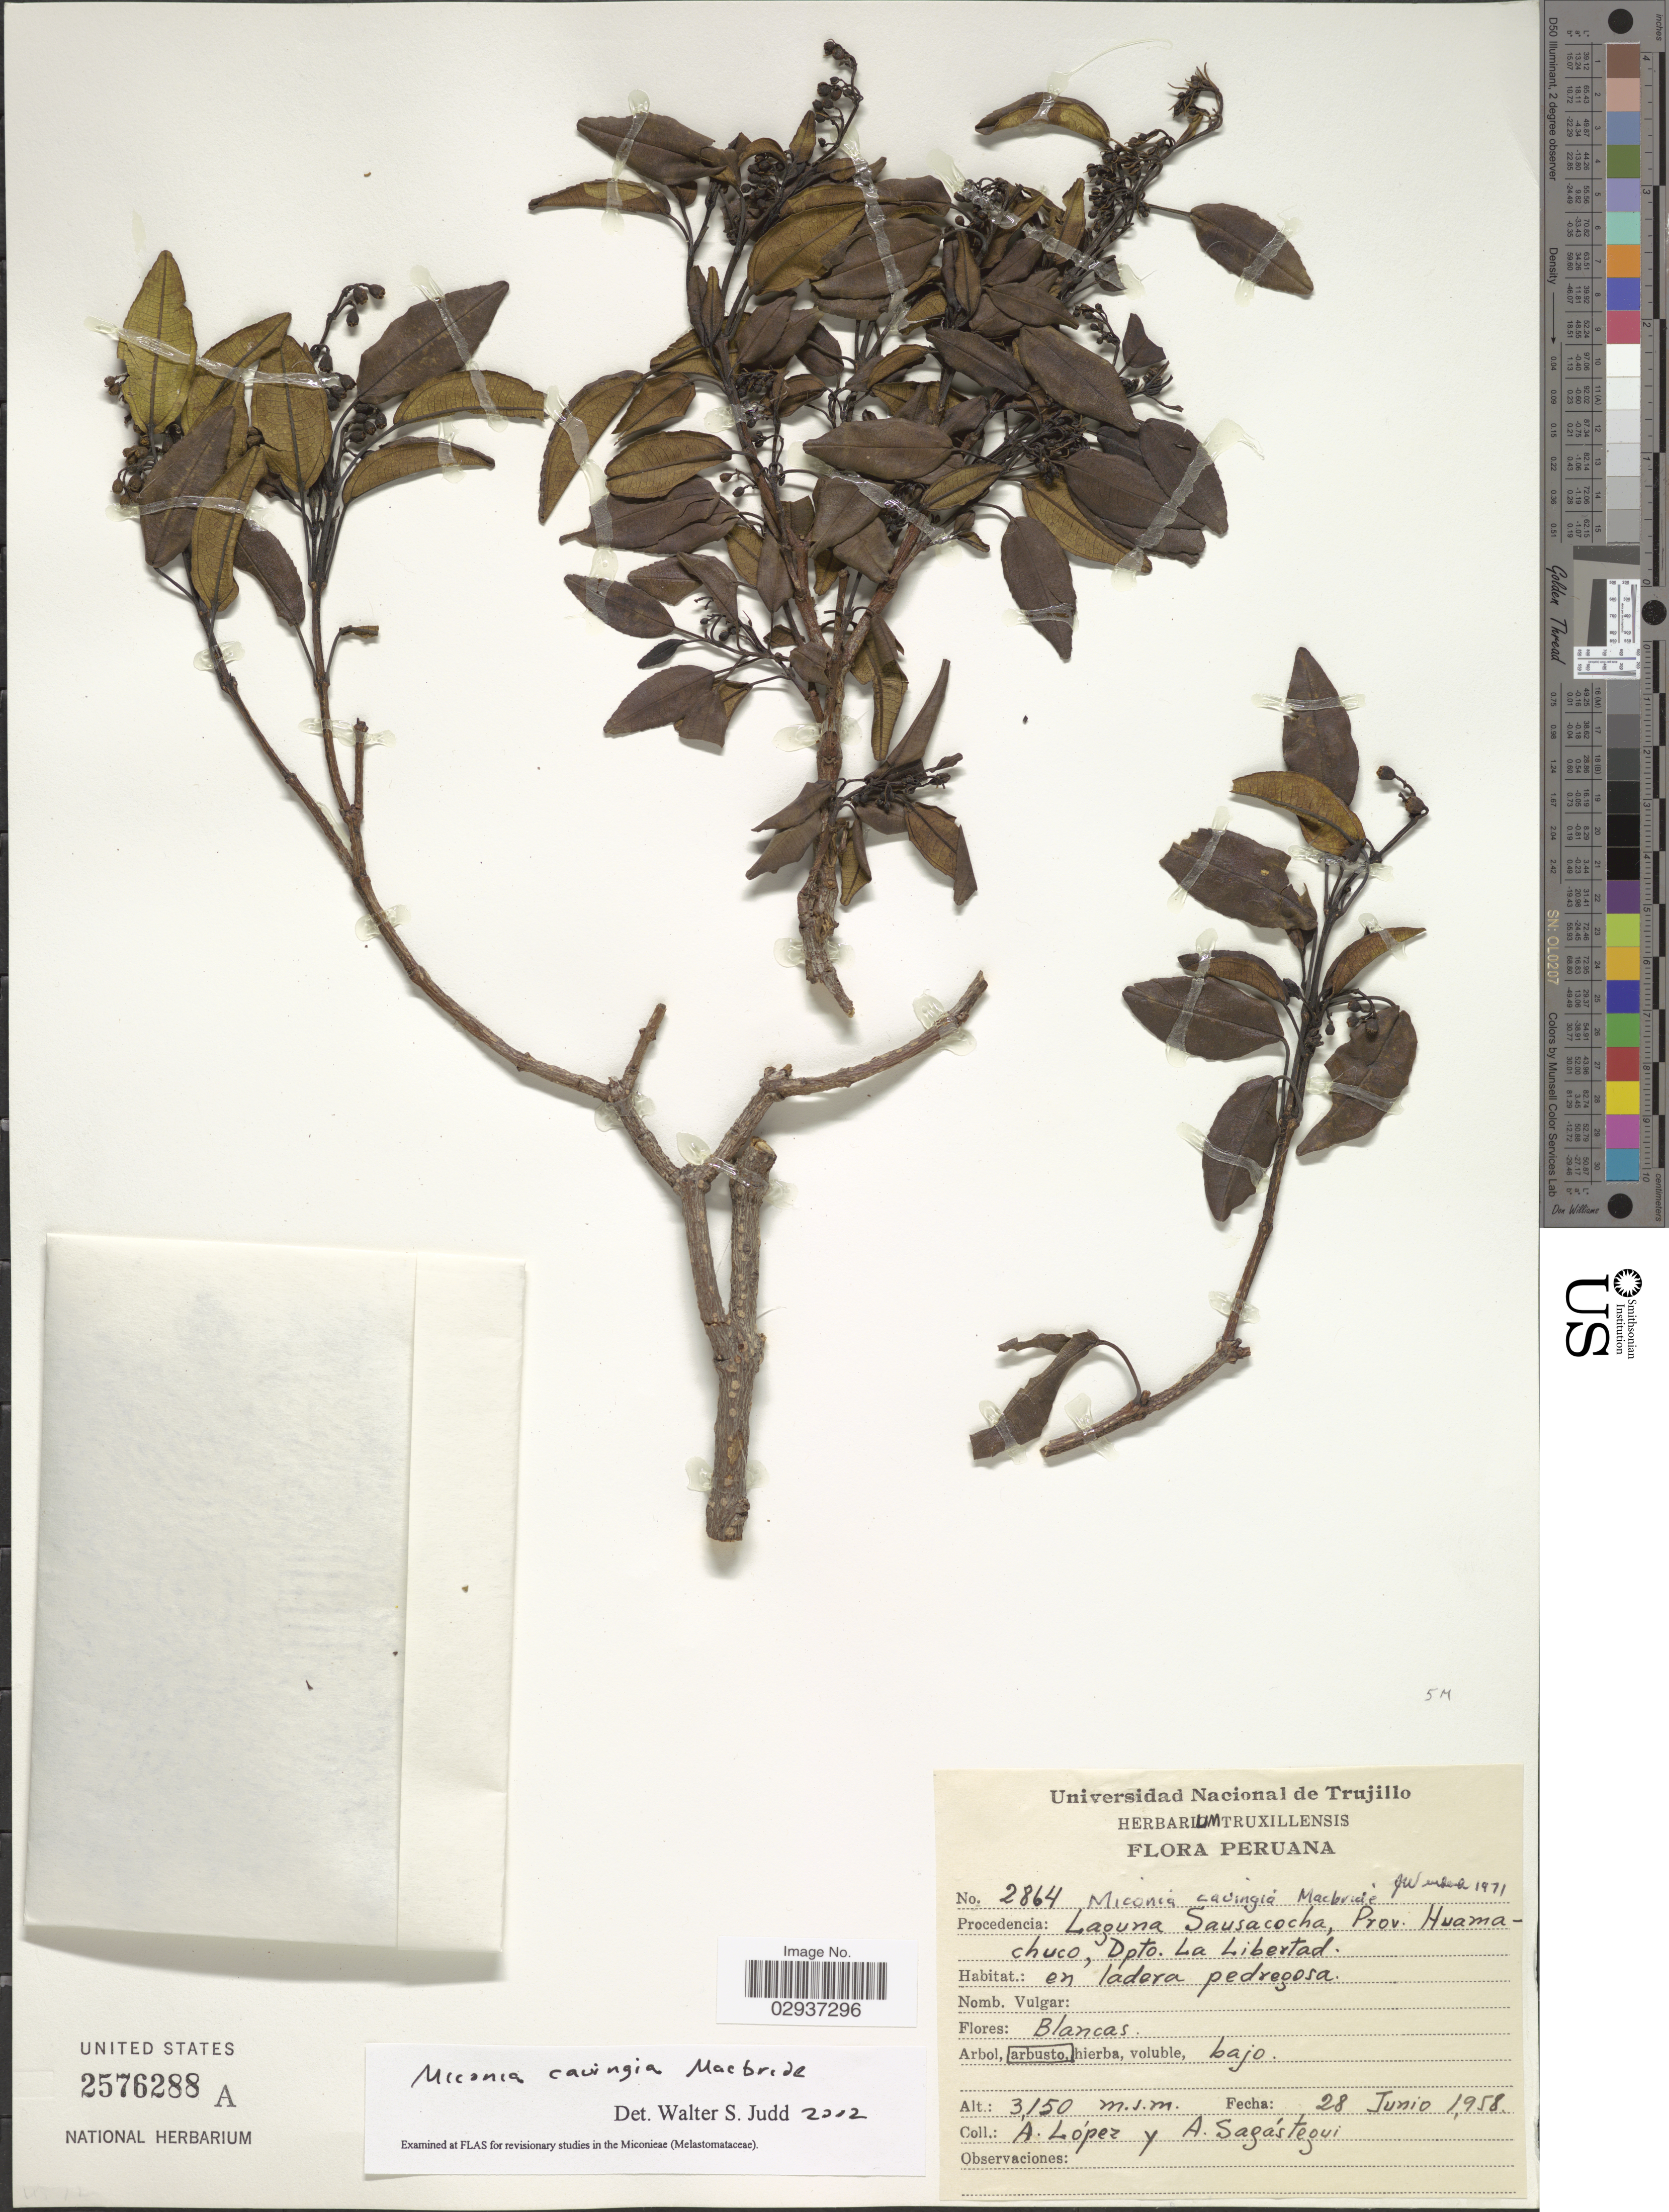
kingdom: Plantae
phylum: Tracheophyta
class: Magnoliopsida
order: Myrtales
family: Melastomataceae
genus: Miconia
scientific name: Miconia cauingia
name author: J.F. Macbr.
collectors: A. López & A. Sagastegui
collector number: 2864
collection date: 1958-06-28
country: Peru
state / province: La Libertad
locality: Laguna Sausacocha, Prov. Huamachuco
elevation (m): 3150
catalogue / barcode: US 2576288A